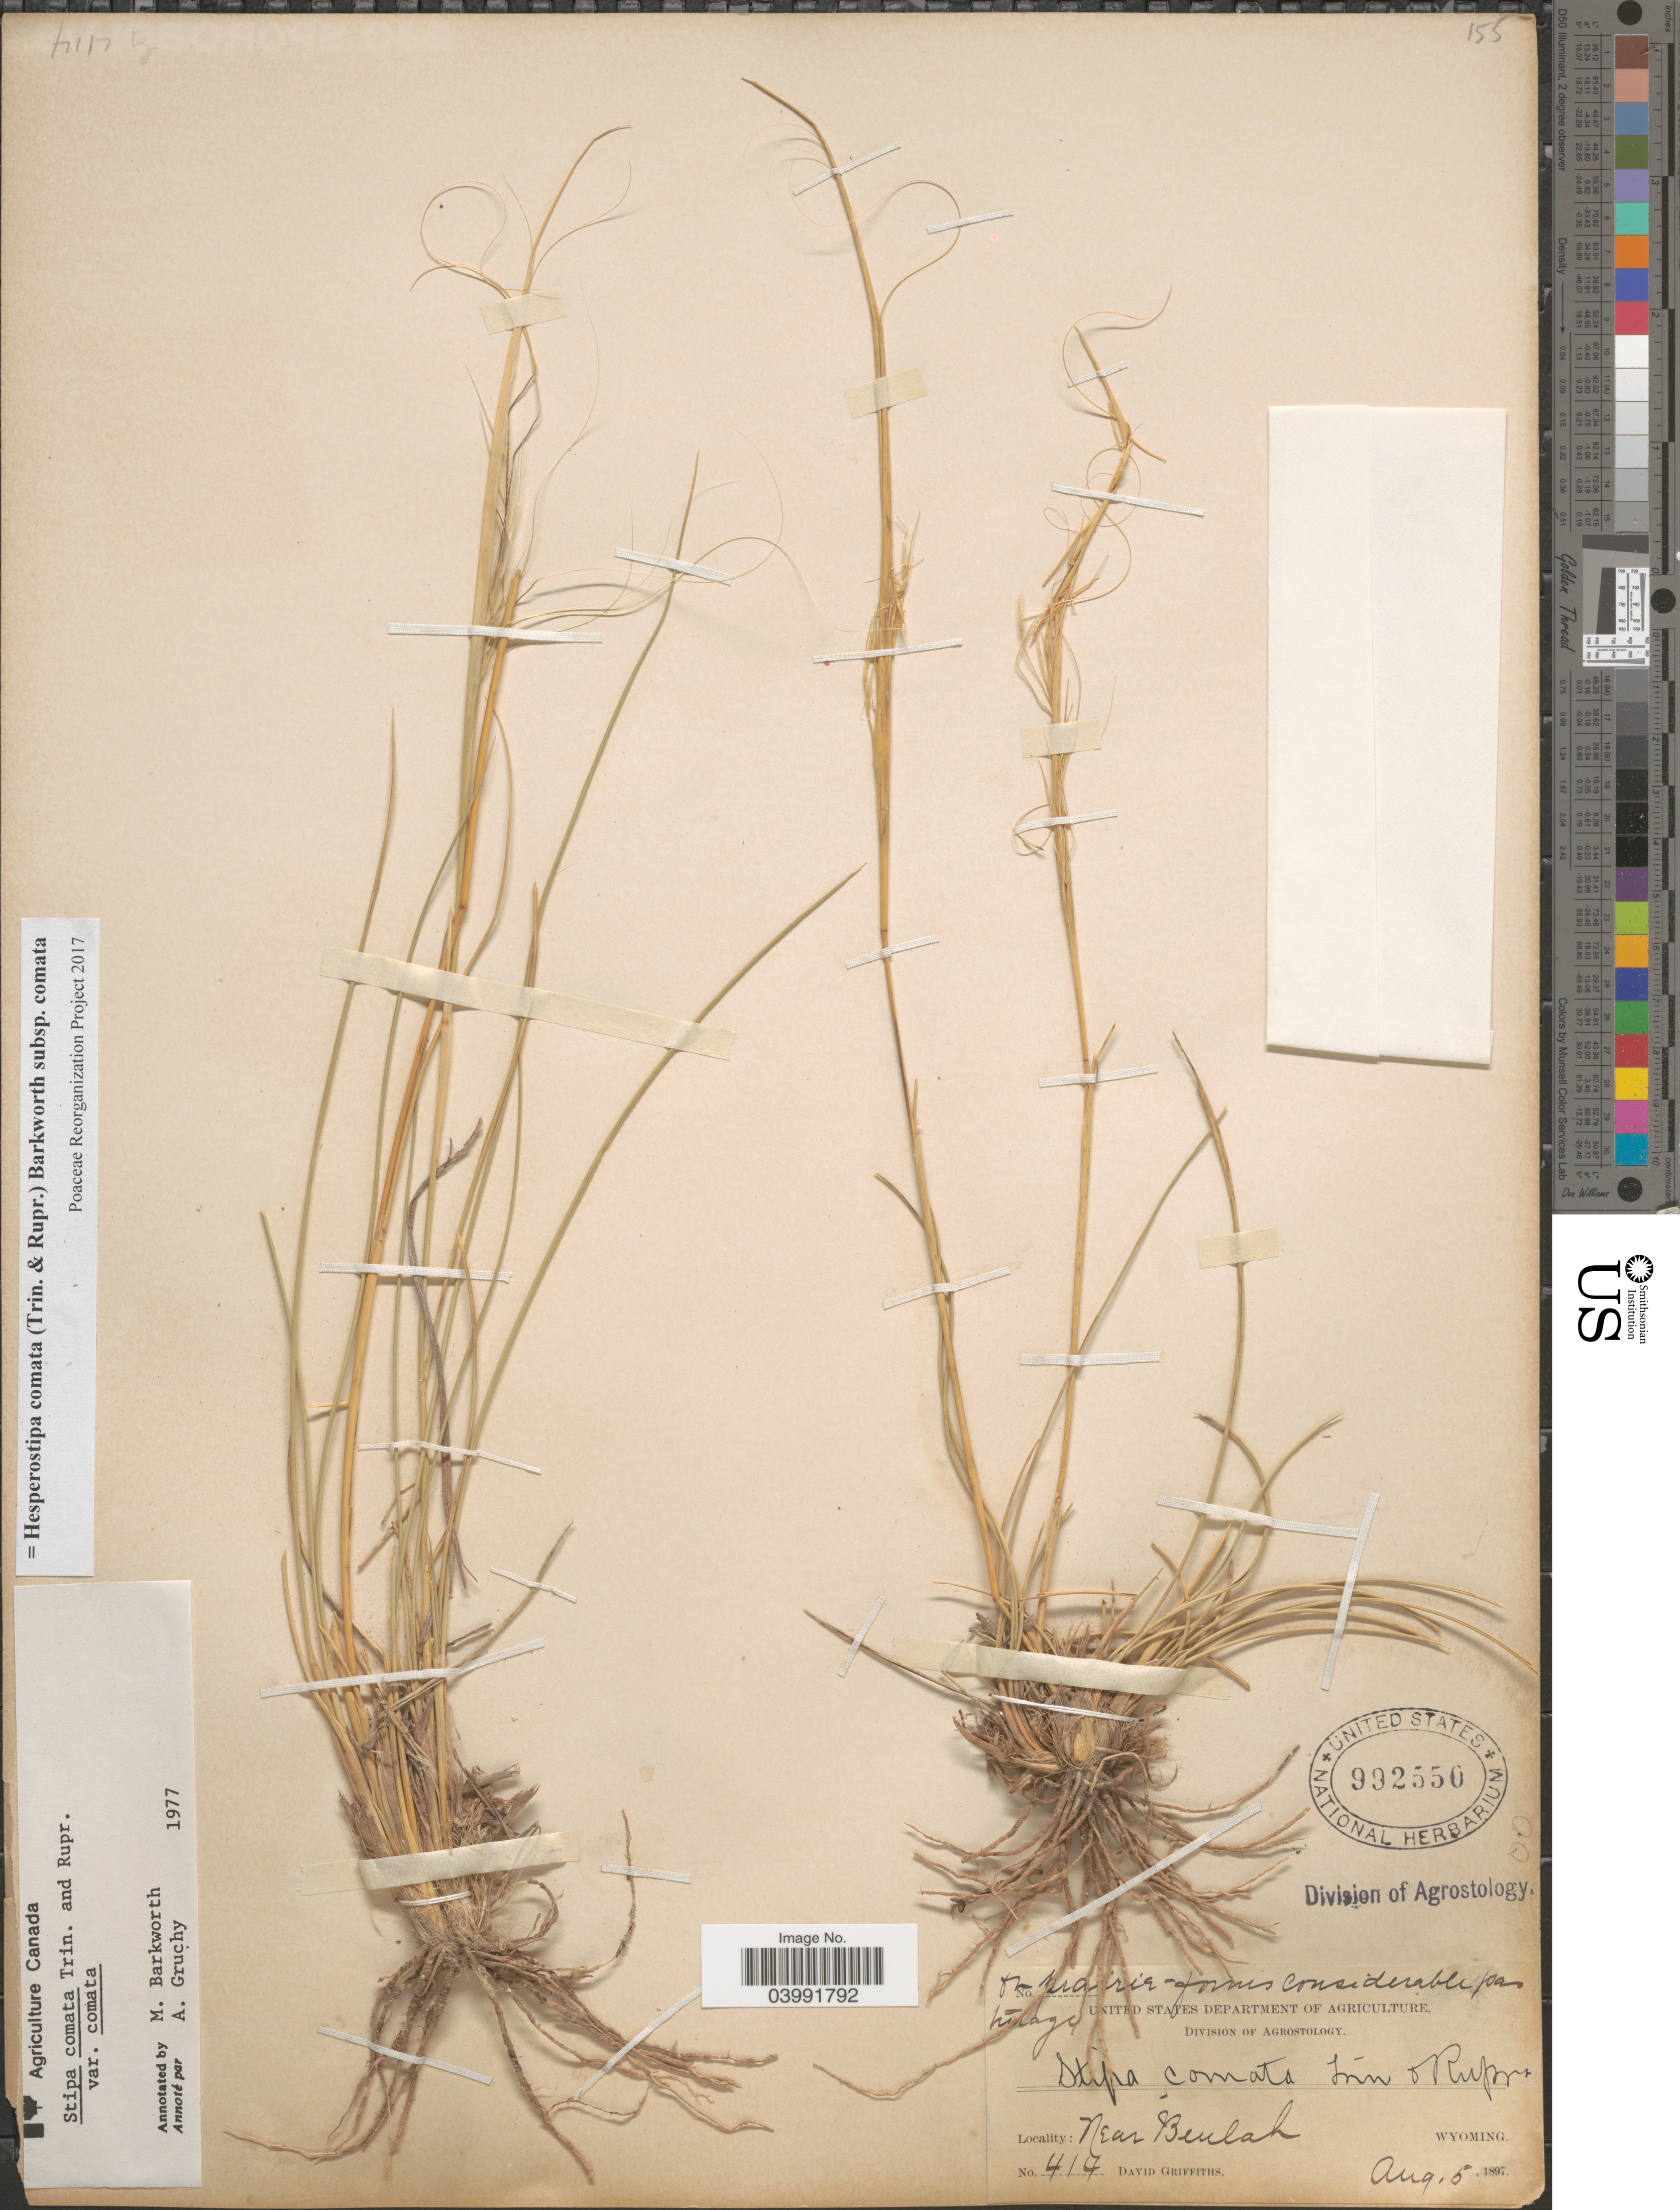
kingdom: Plantae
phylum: Tracheophyta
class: Liliopsida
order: Poales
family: Poaceae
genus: Hesperostipa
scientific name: Hesperostipa comata subsp. comata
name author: (Trin. & Rupr.) Barkworth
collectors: D. Griffiths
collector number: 414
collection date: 1897-08-05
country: United States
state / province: Wyoming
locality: Near Beulah.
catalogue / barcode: US 992550